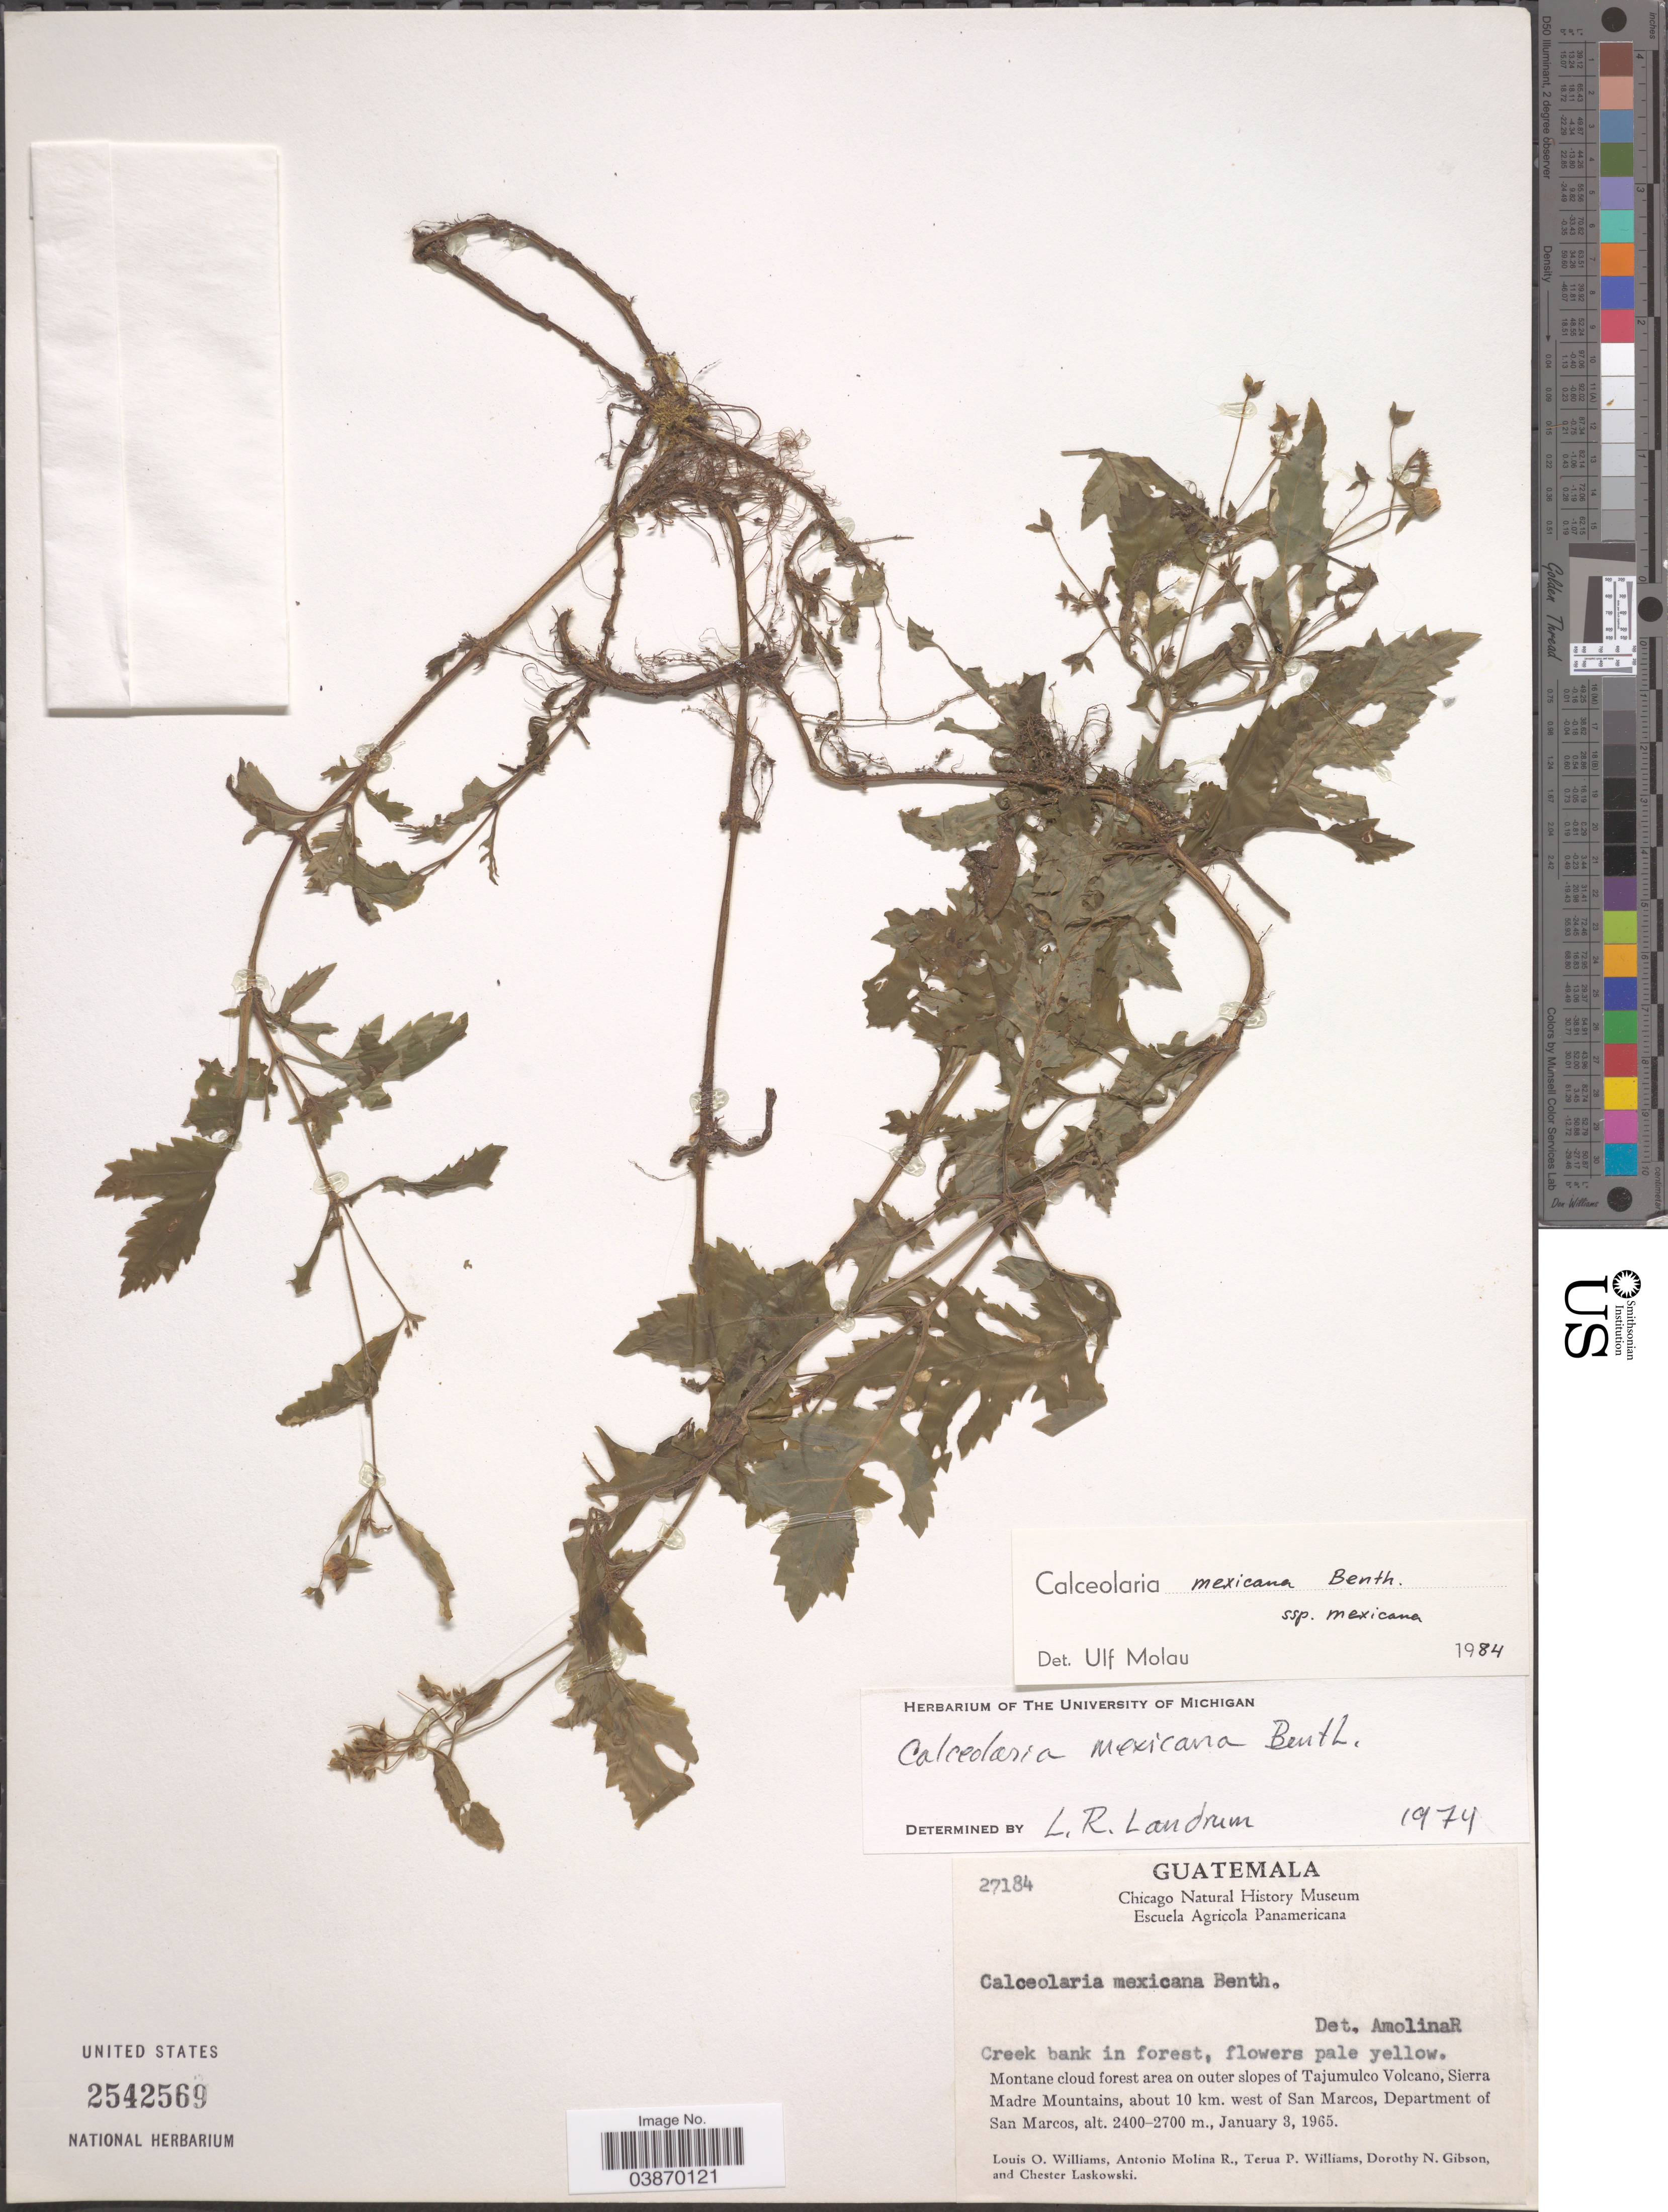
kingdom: Plantae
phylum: Tracheophyta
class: Magnoliopsida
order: Lamiales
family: Calceolariaceae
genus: Calceolaria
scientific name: Calceolaria mexicana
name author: Benth.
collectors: L. O. Williams, A. Molina R., T. Williams, D. N. Gibson & C. Laskowski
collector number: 27184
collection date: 1965-01-03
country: Guatemala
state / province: San Marcos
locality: Montane cloud forest area on outer slopes of Tajumulco Volcano, Sierra Madre Mountains, about 10 km. west of San Marcos, Department of San Marcos.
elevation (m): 2400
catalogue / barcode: US 2542569